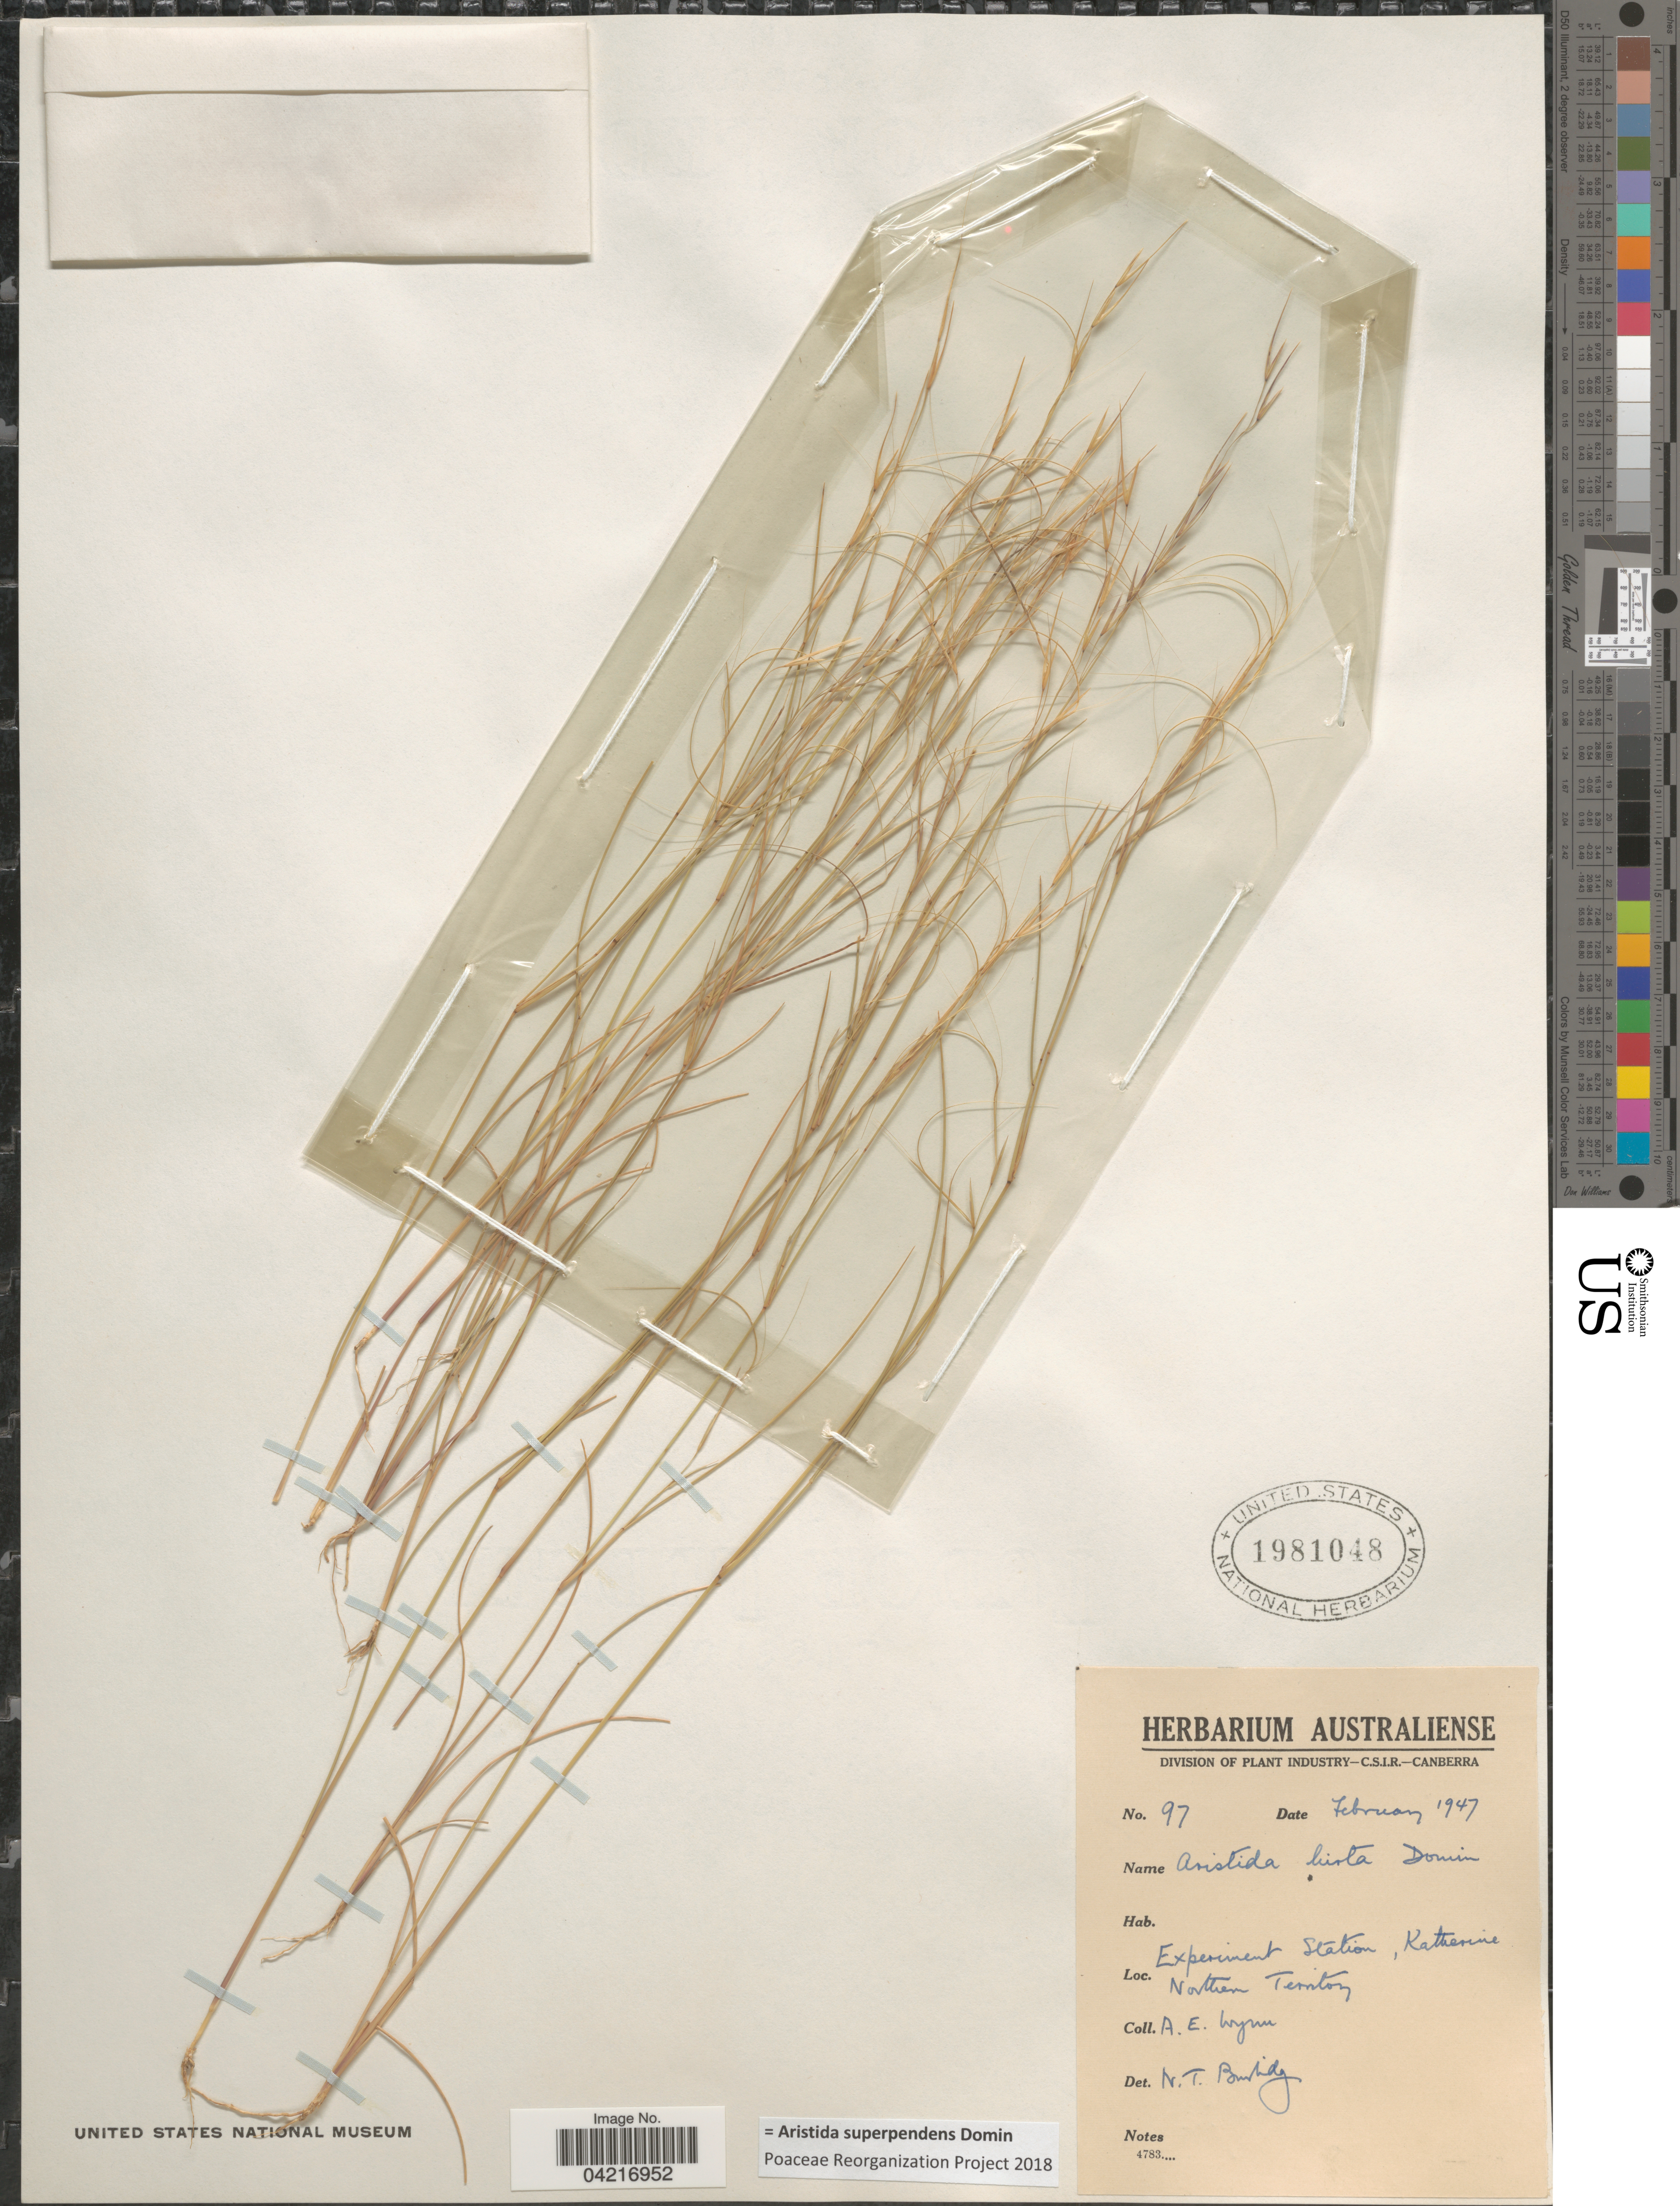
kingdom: Plantae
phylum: Tracheophyta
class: Liliopsida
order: Poales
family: Poaceae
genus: Aristida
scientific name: Aristida superpendens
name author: Domin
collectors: A. Wynn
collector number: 97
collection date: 1947-02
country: Australia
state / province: Northern Territory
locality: Experiment Station, Katherine.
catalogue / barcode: US 1981048